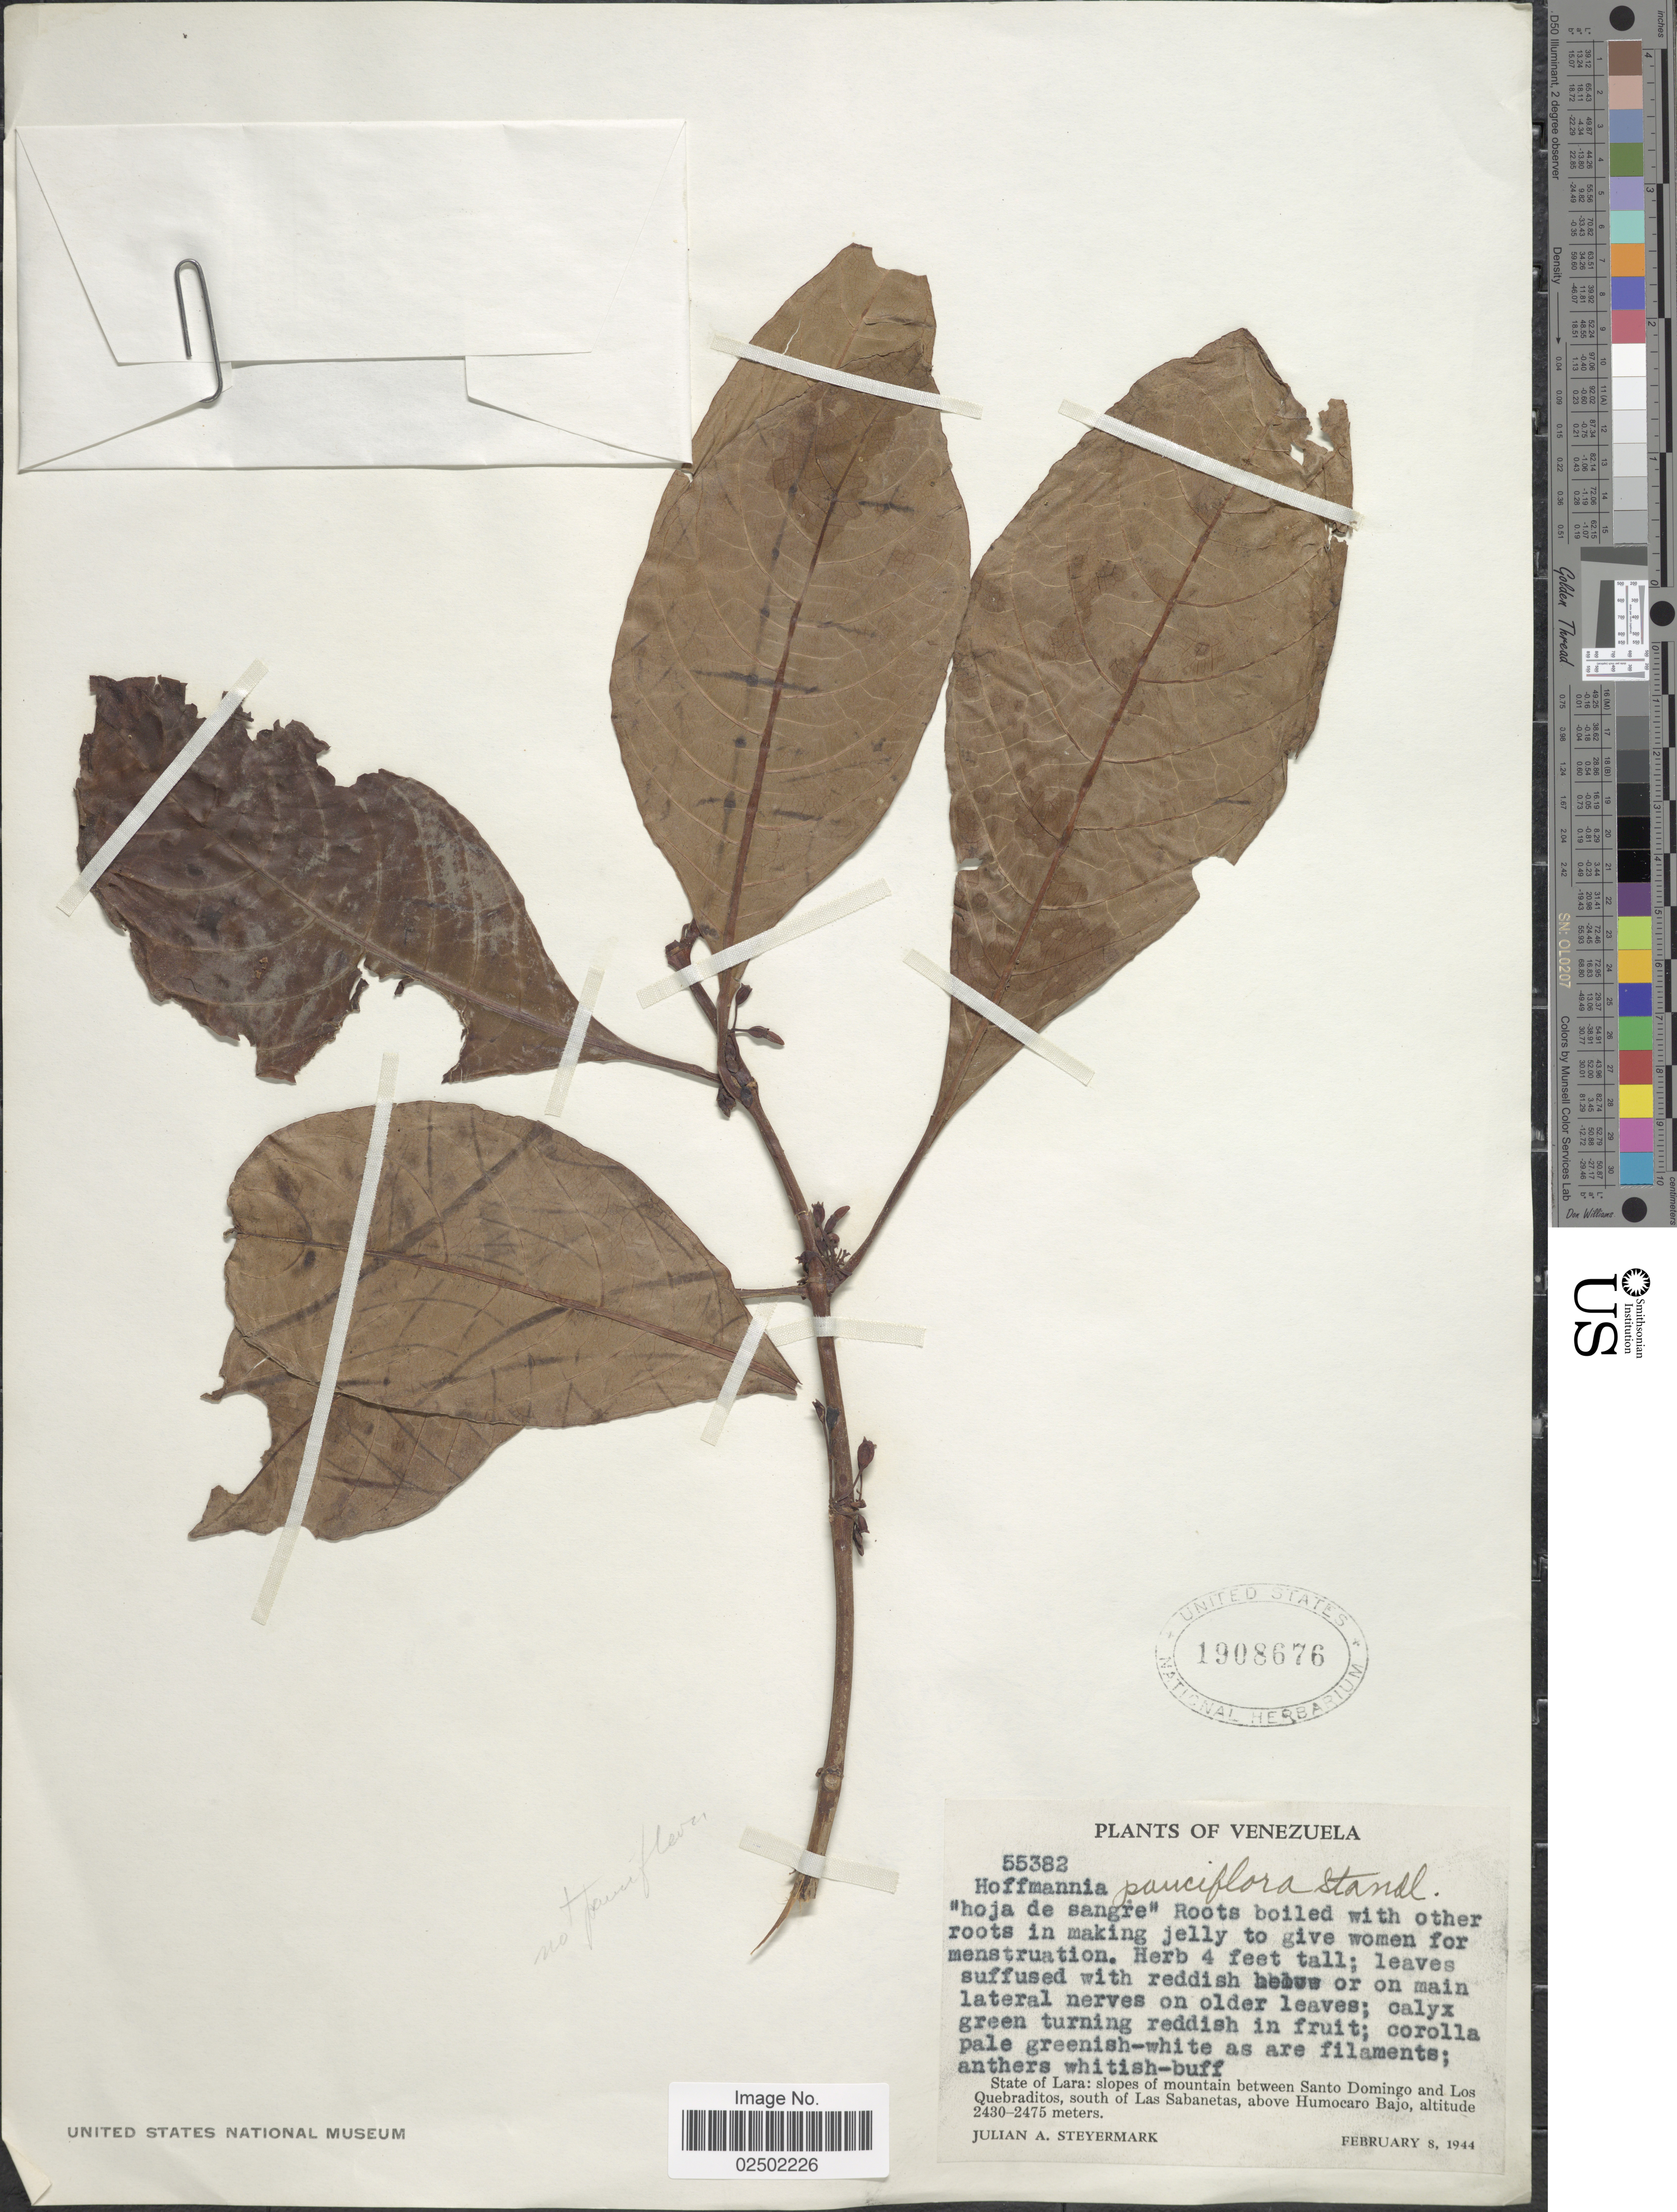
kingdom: Plantae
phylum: Tracheophyta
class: Magnoliopsida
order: Gentianales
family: Rubiaceae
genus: Hoffmannia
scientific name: Hoffmannia pauciflora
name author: Standl.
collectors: J. Steyermark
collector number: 55382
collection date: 1944-02-08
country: Venezuela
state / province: Lara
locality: State of Lara: slopes of mountain between Santo Domingo and Los Quebraditos, south of Las Sabanetas, above Humocaro Bajo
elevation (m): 2430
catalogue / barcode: US 1908676